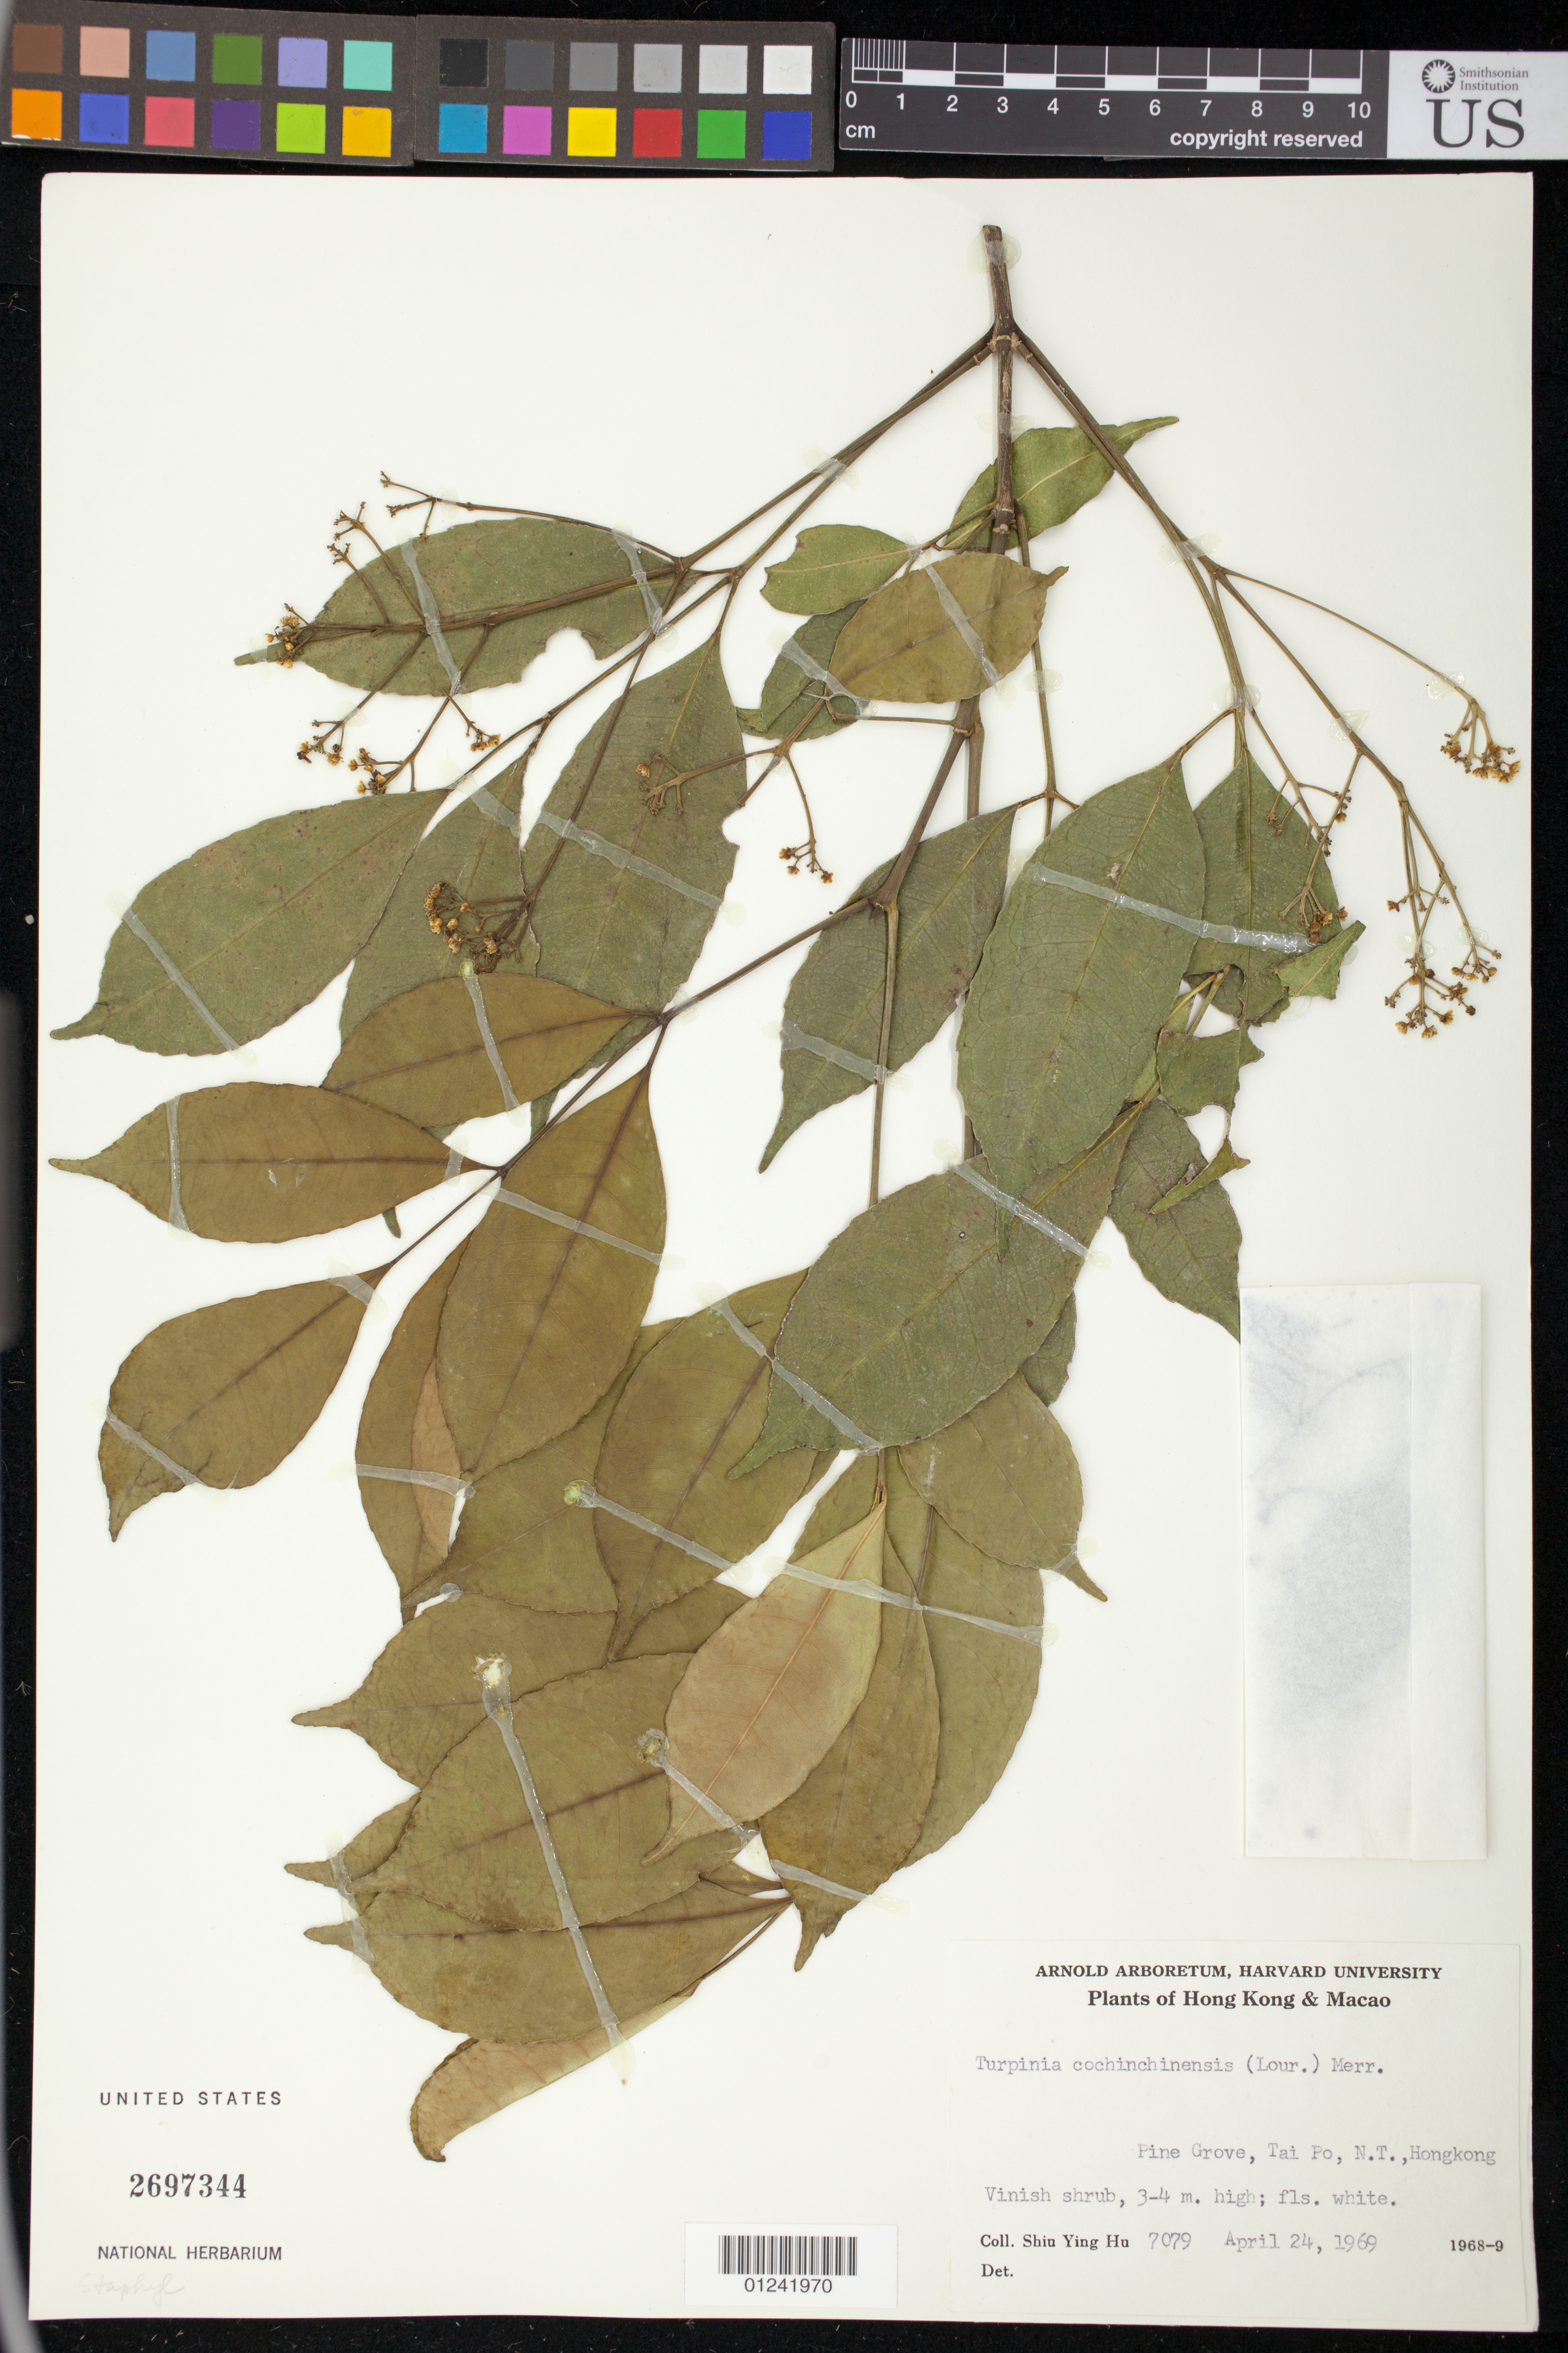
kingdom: Plantae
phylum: Tracheophyta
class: Magnoliopsida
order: Crossosomatales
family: Staphyleaceae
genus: Turpinia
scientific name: Turpinia cochinchinense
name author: (Lour.) Merr.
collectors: S. Y. Hu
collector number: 7079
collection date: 1969-04-24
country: China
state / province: Hong Kong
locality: Pine Grove, Tai Po, N.T.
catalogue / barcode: US 2697344